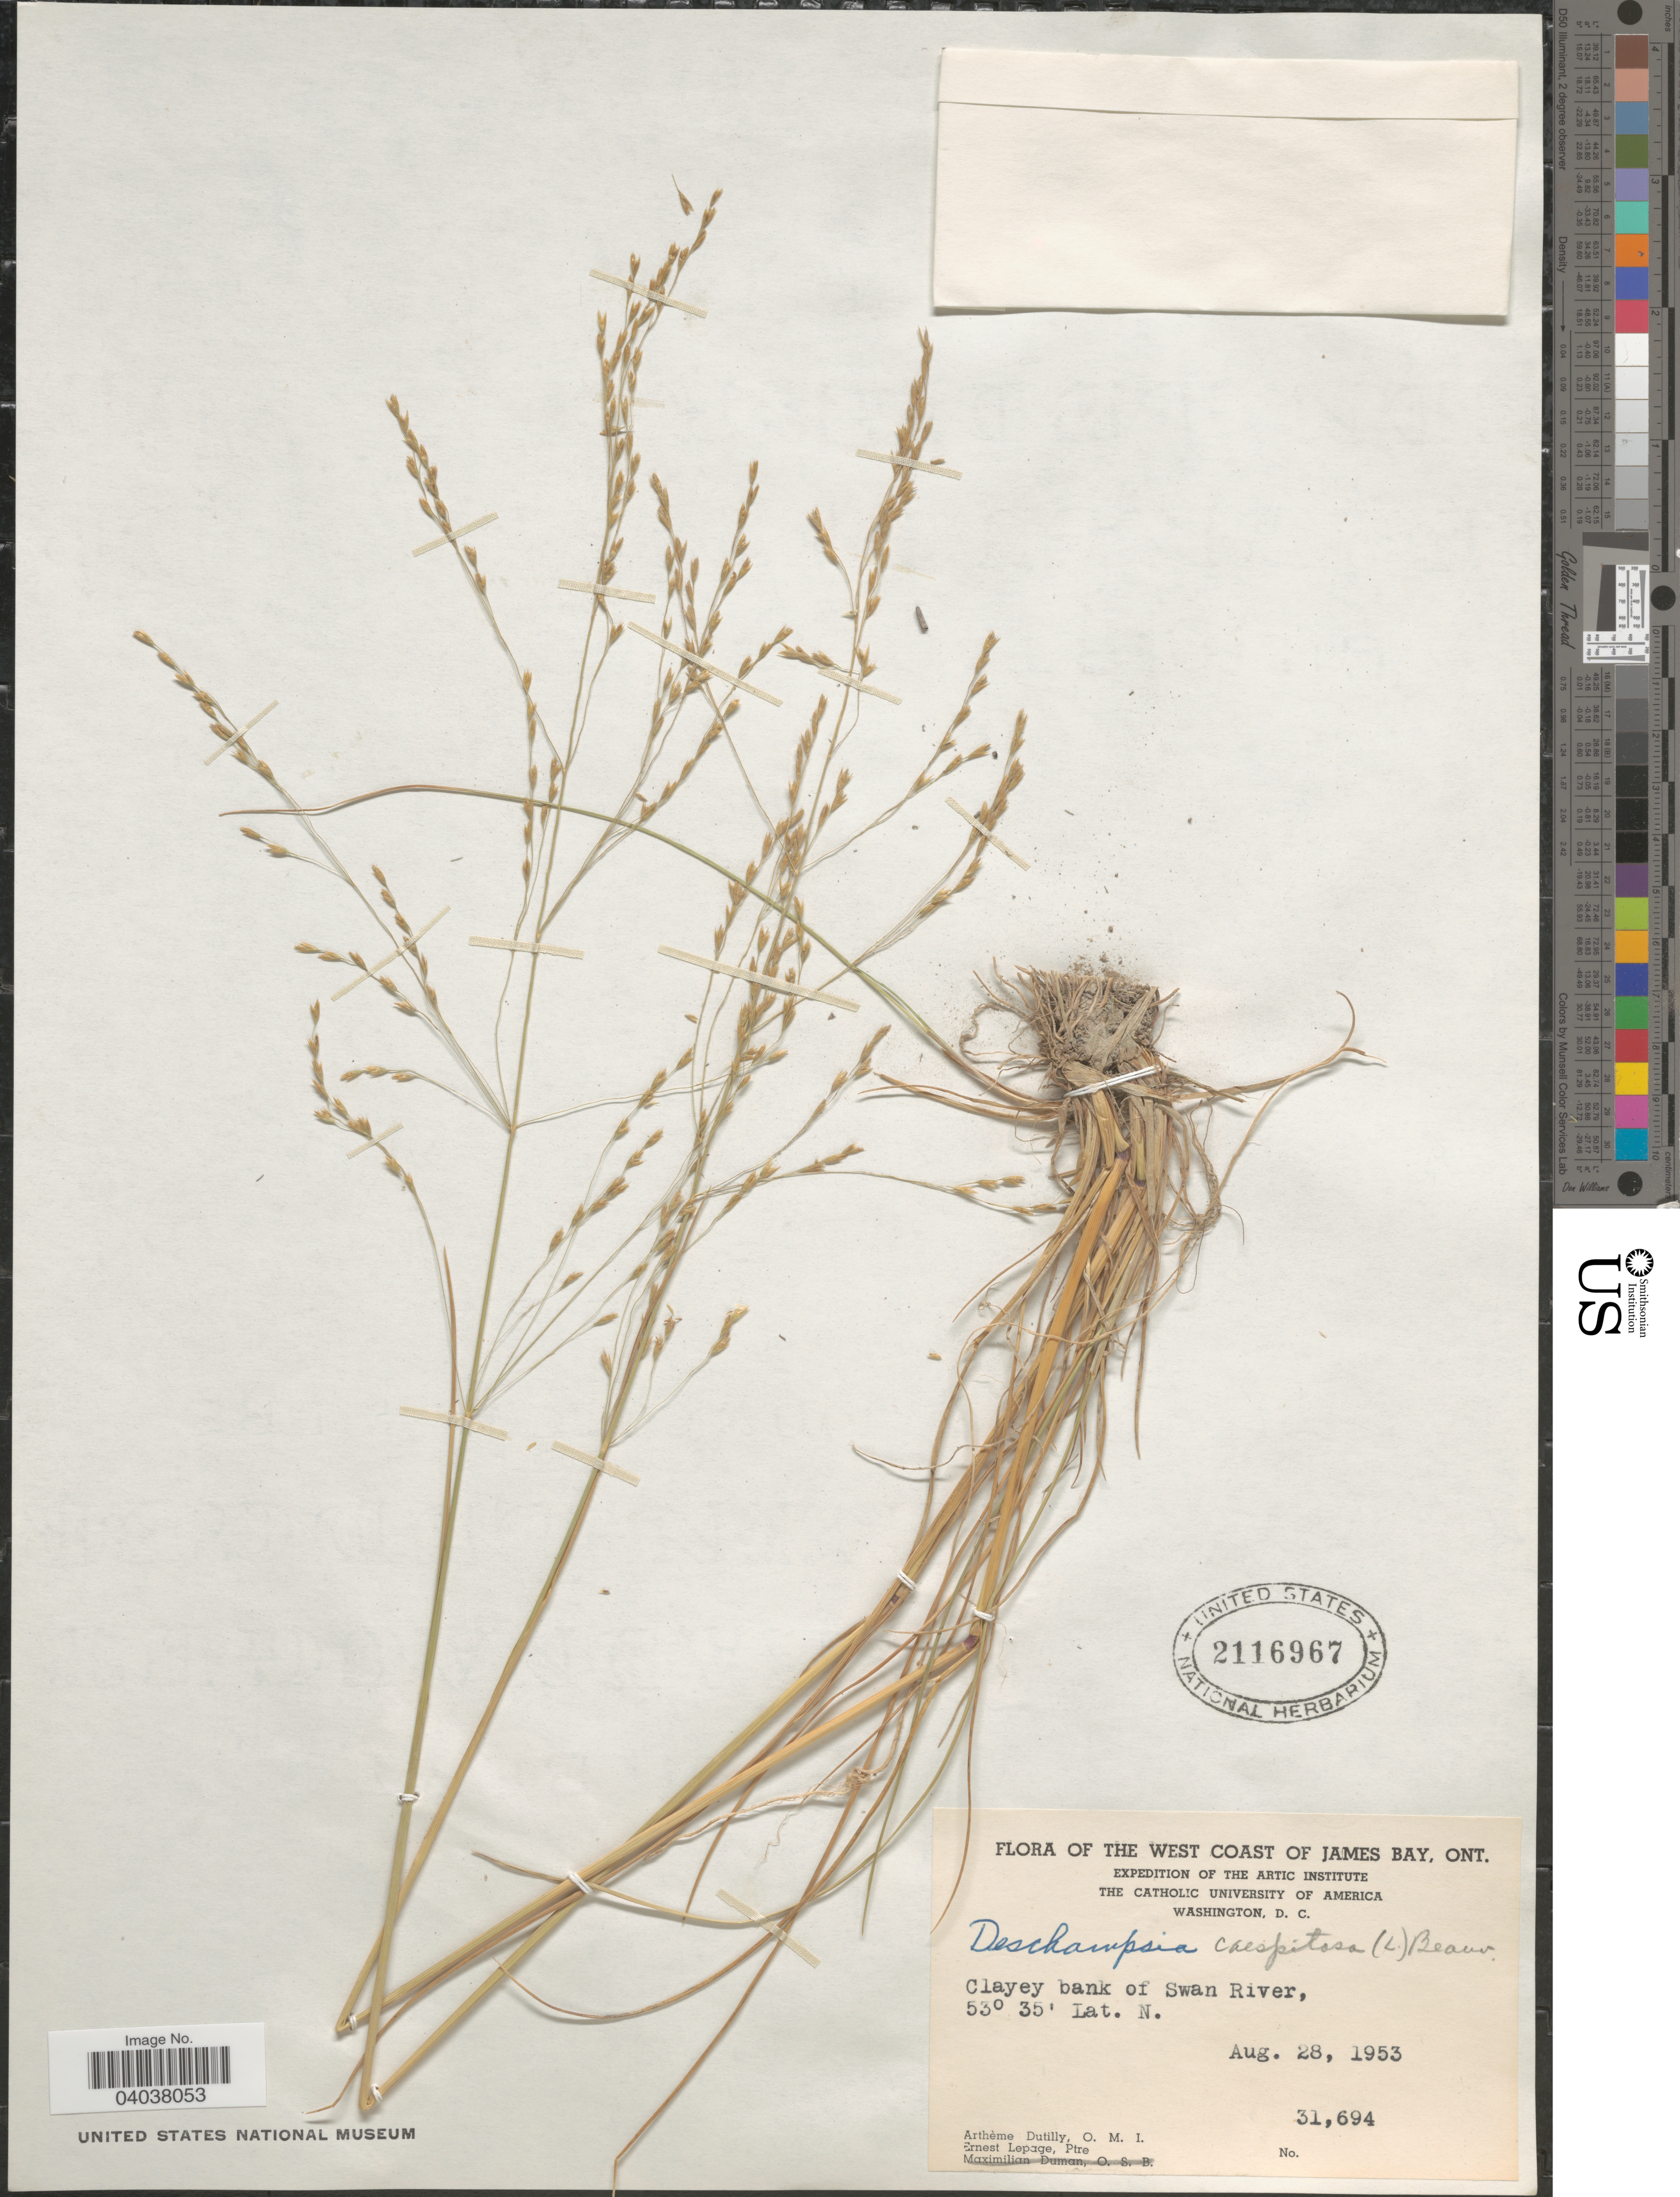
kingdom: Plantae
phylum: Tracheophyta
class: Liliopsida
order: Poales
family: Poaceae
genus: Deschampsia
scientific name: Deschampsia cespitosa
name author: (L.) P. Beauv.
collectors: A. Dutilly & E. Lepage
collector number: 31694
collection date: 1953-08-28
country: Canada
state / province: Ontario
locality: The West Coast of James Bay. Clayey bank of Swan River.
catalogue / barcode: US 2116967